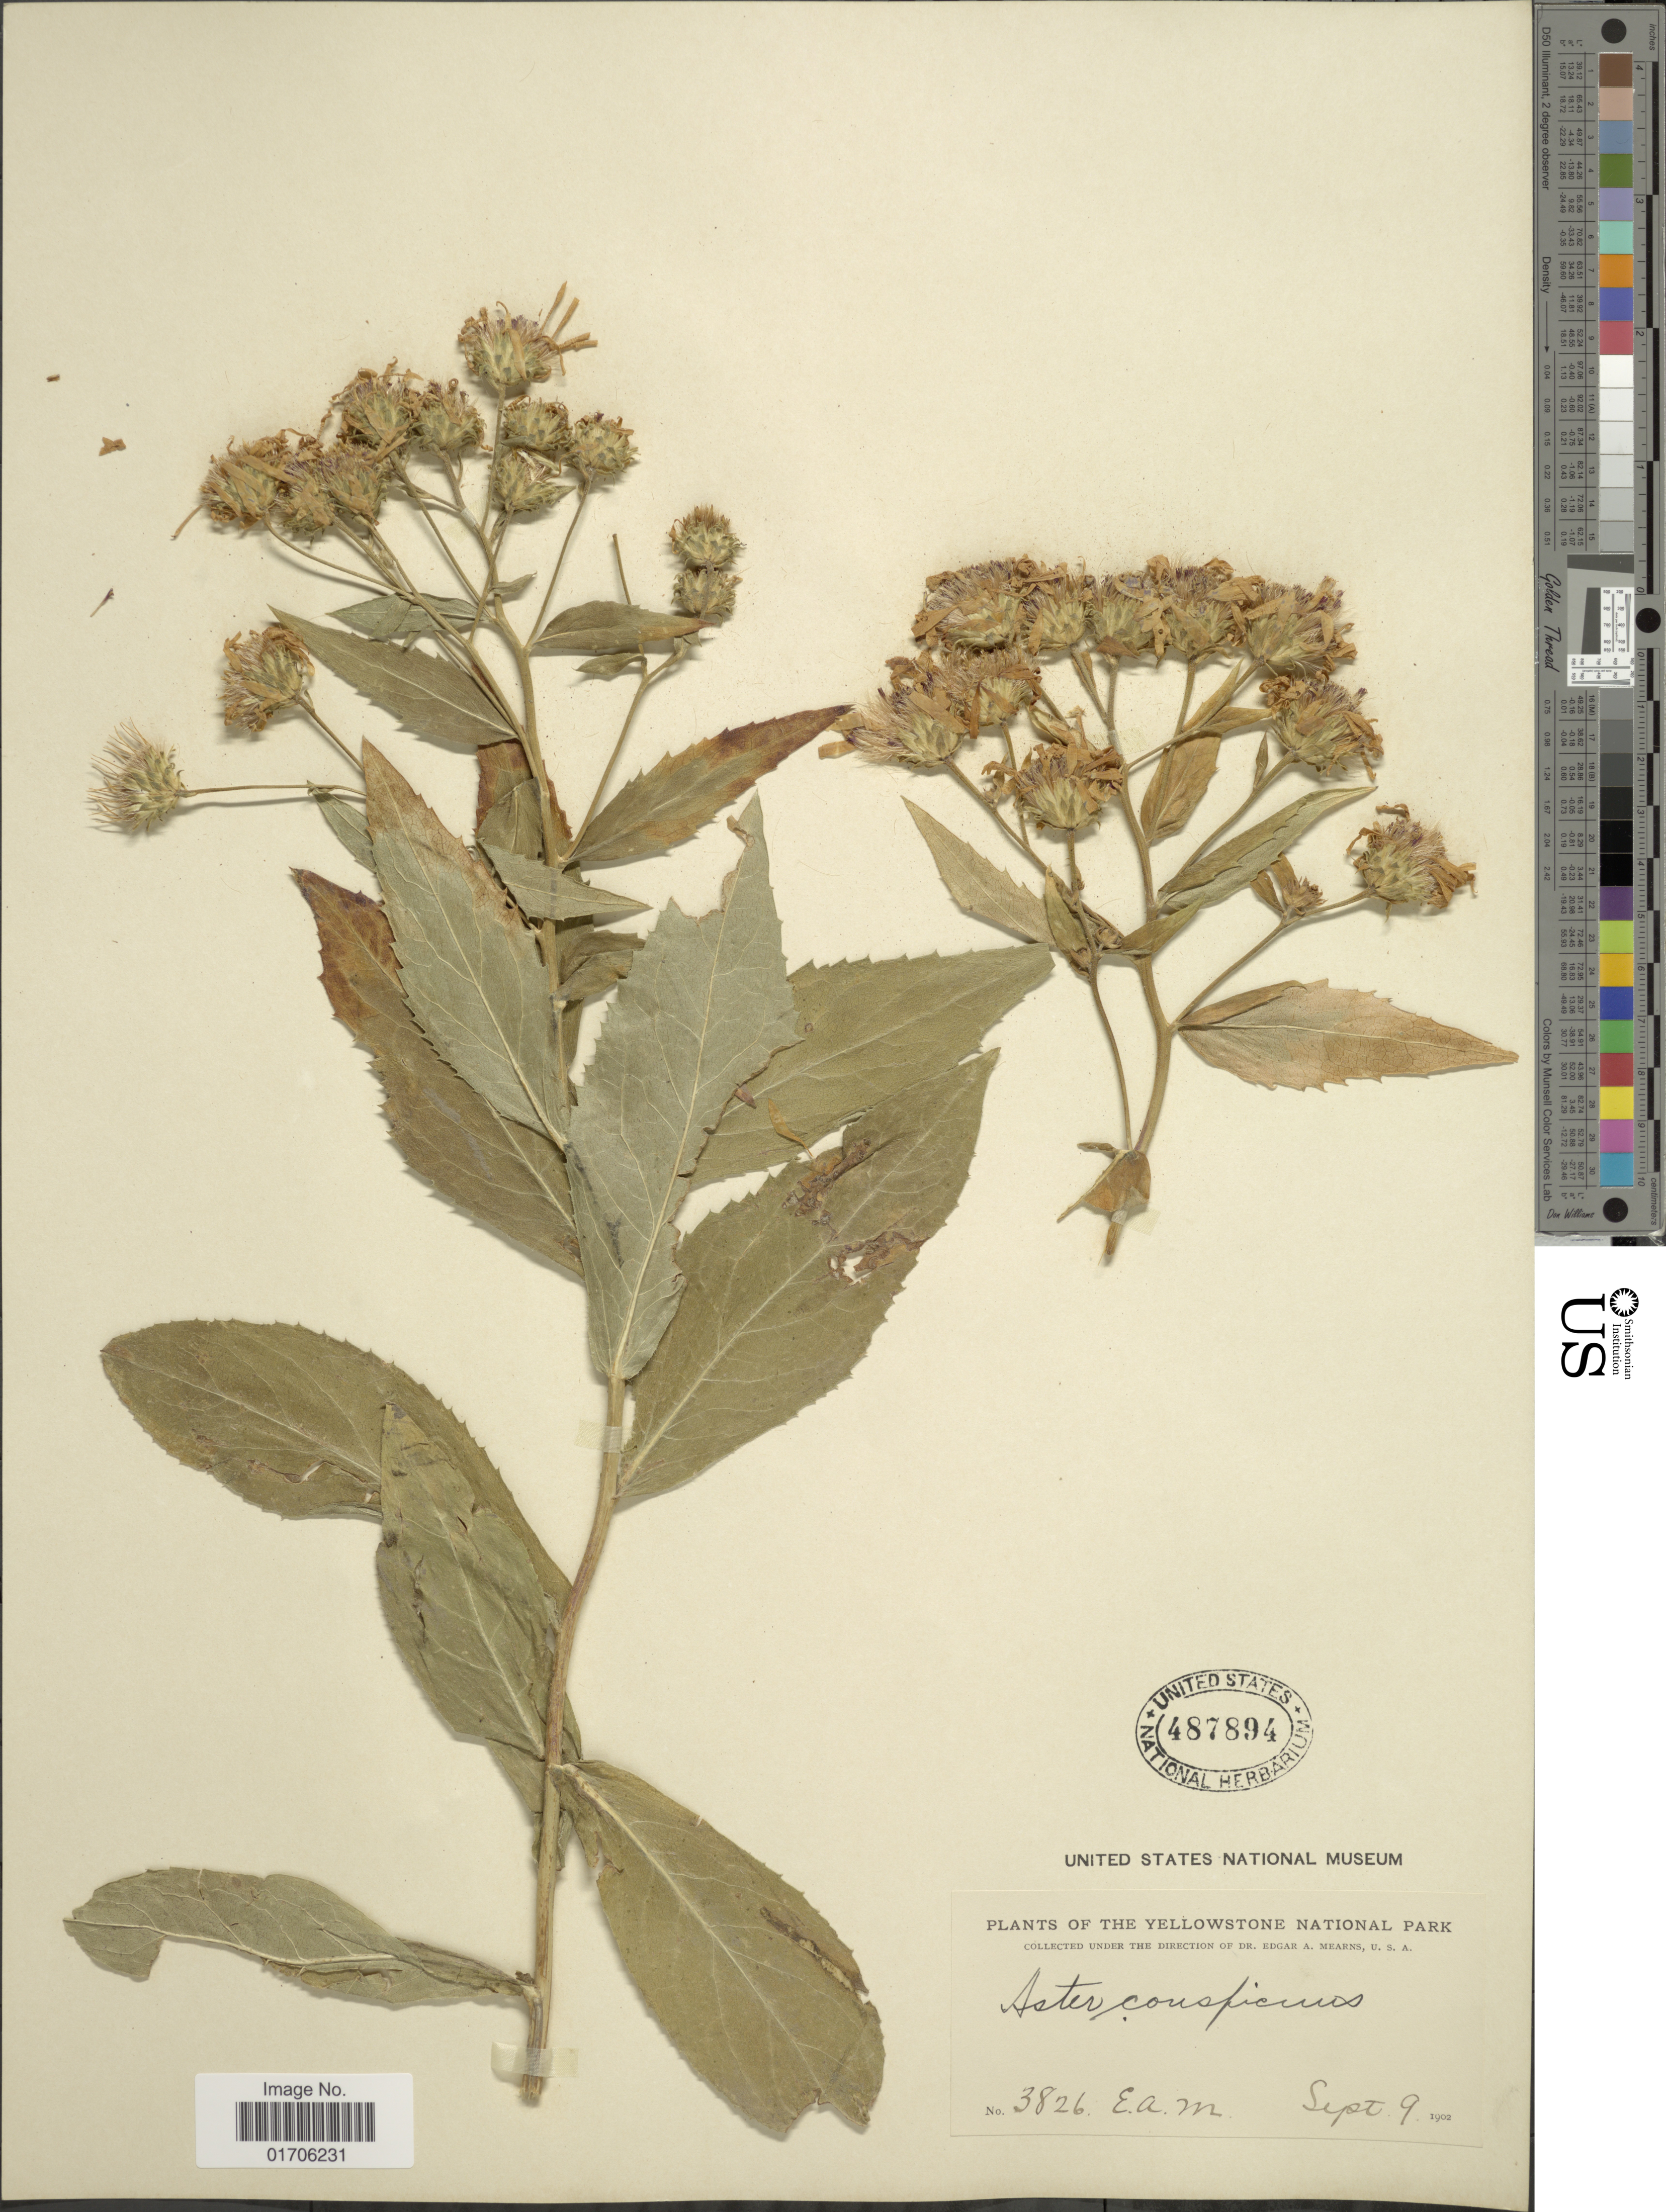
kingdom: Plantae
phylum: Tracheophyta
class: Magnoliopsida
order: Asterales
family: Asteraceae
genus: Eurybia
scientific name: Eurybia conspicua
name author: (Lindl.) G.L. Nesom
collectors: E. A. Mearns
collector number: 3826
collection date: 1902-09-09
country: United States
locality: Yellowstone National Park.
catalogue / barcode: US 487894